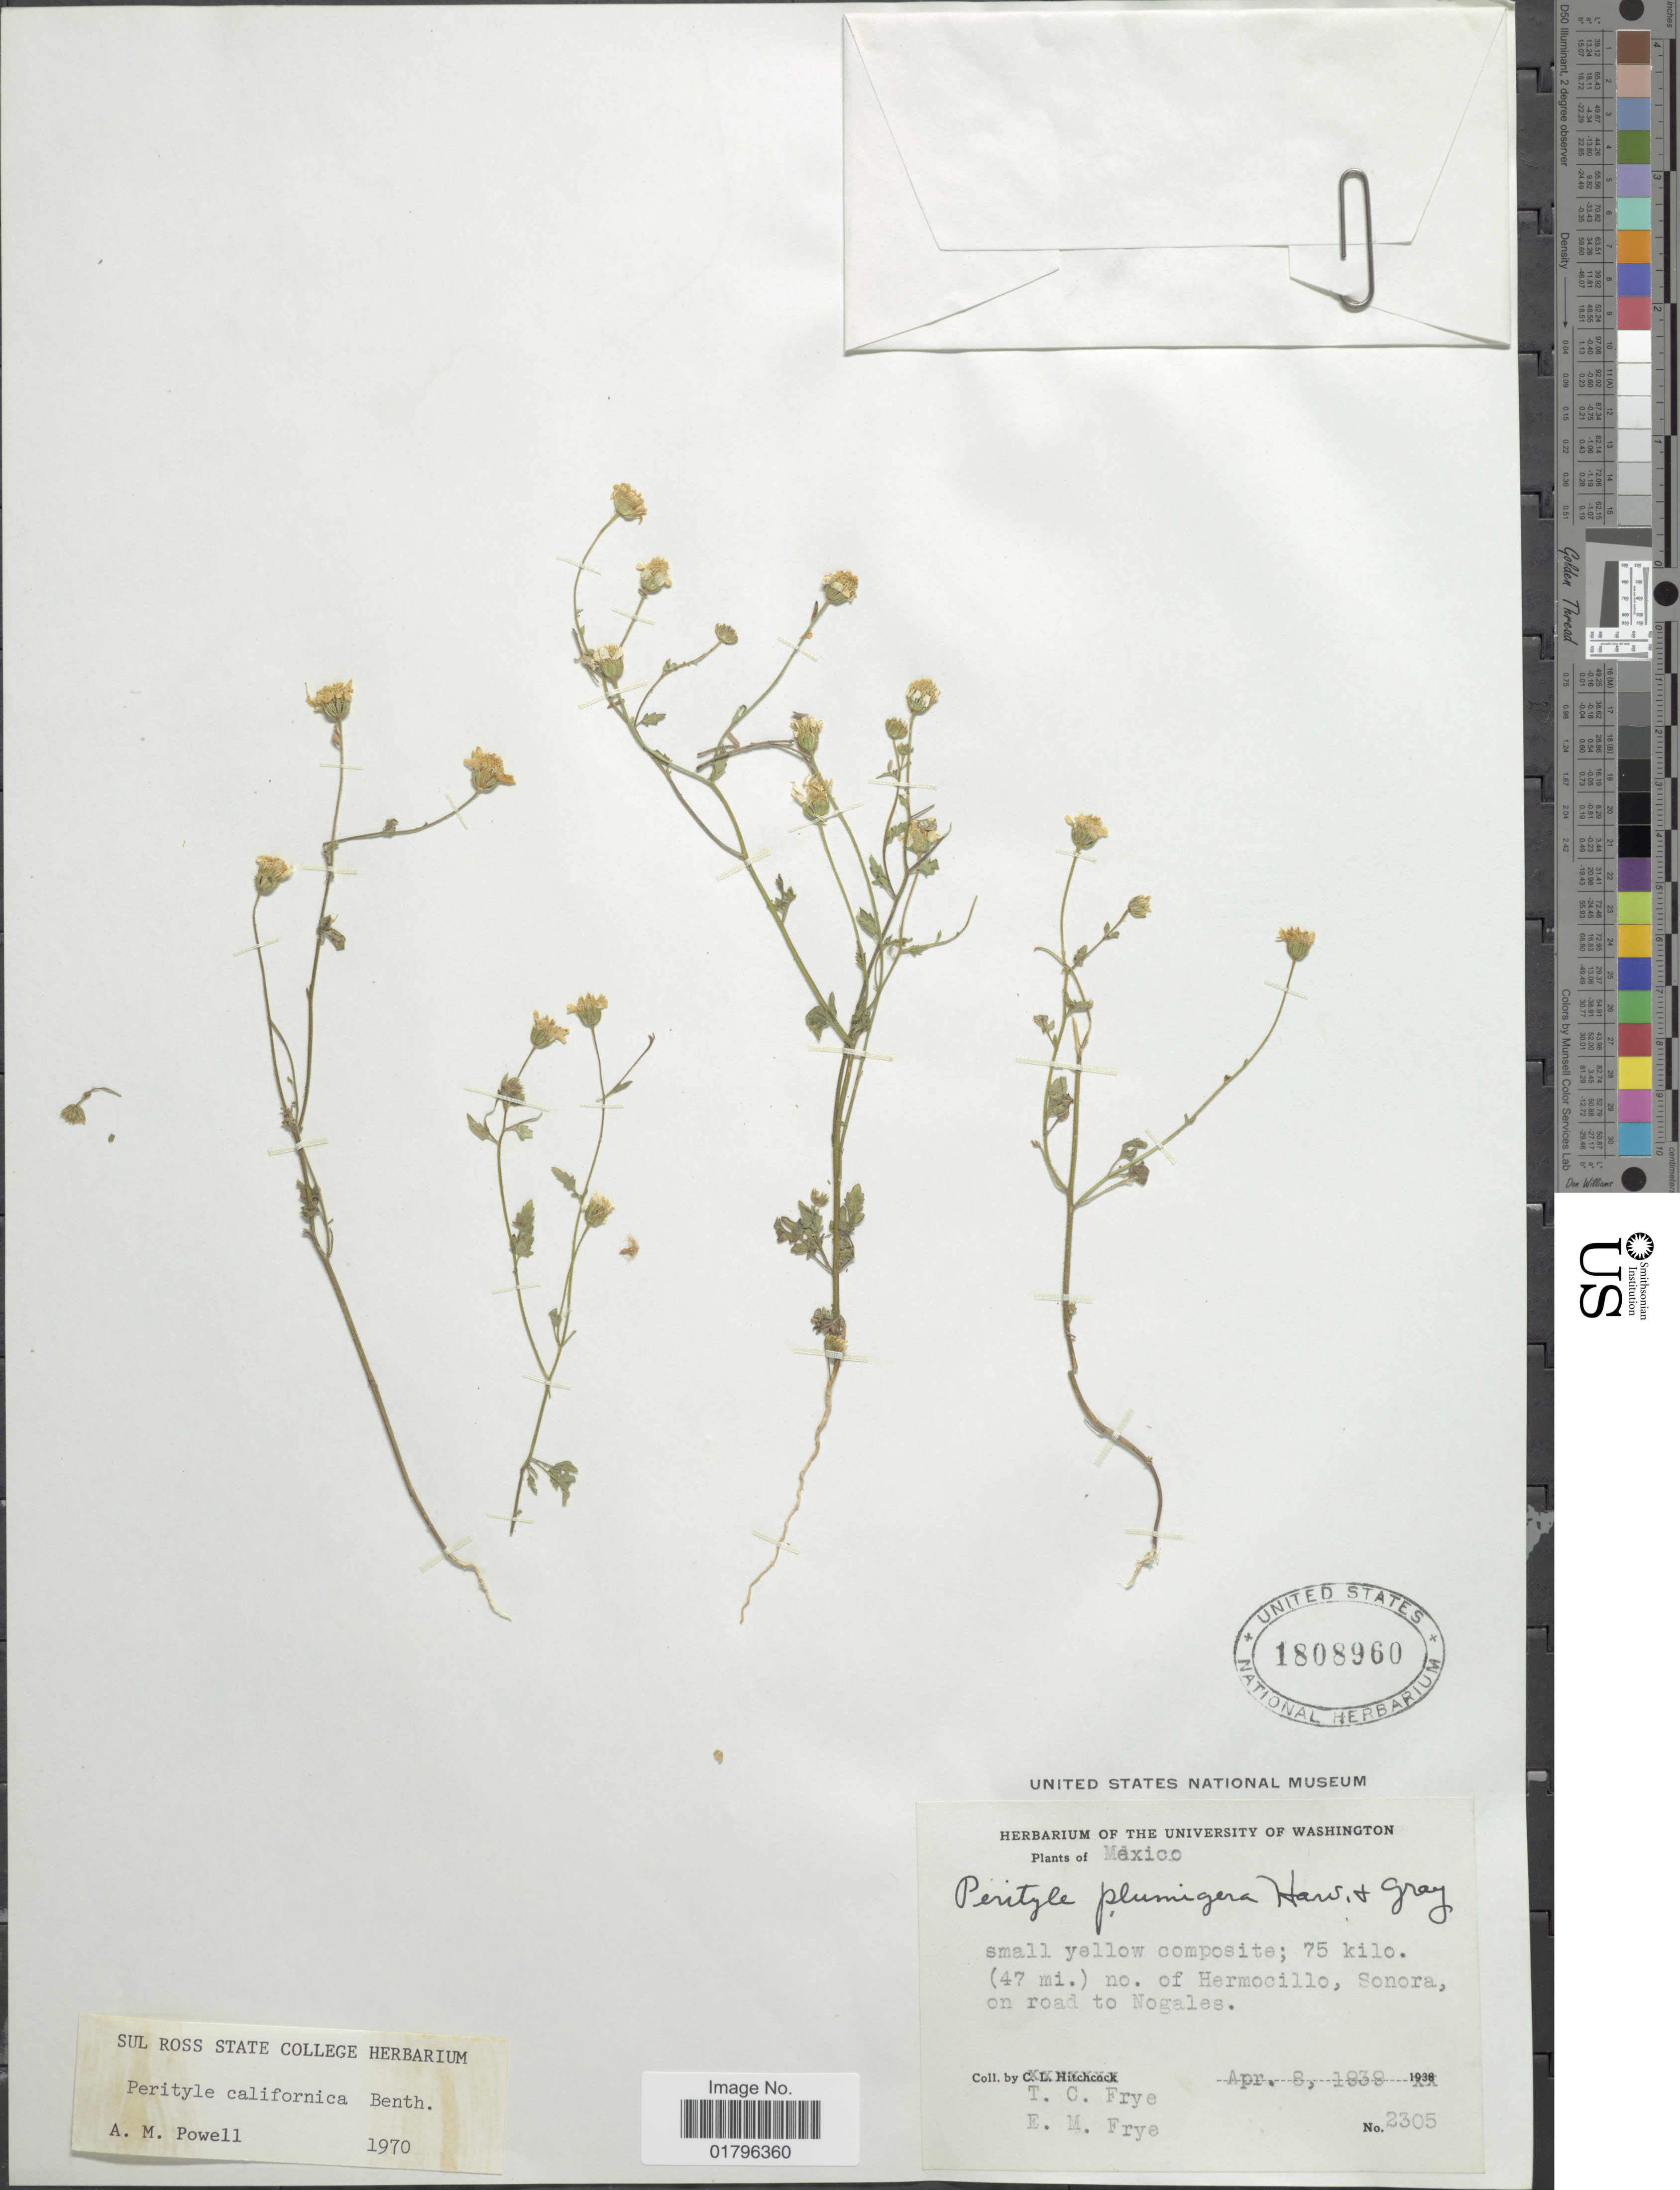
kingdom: Plantae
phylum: Tracheophyta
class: Magnoliopsida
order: Asterales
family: Asteraceae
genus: Perityle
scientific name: Perityle californica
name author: Benth.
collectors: T. C. Frye & E. Frye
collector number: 2305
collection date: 1939-04-08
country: Mexico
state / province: Sonora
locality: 75 kilo. (47 mi.) no. of Hermocillo, on road to Nogales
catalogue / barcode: US 1808960